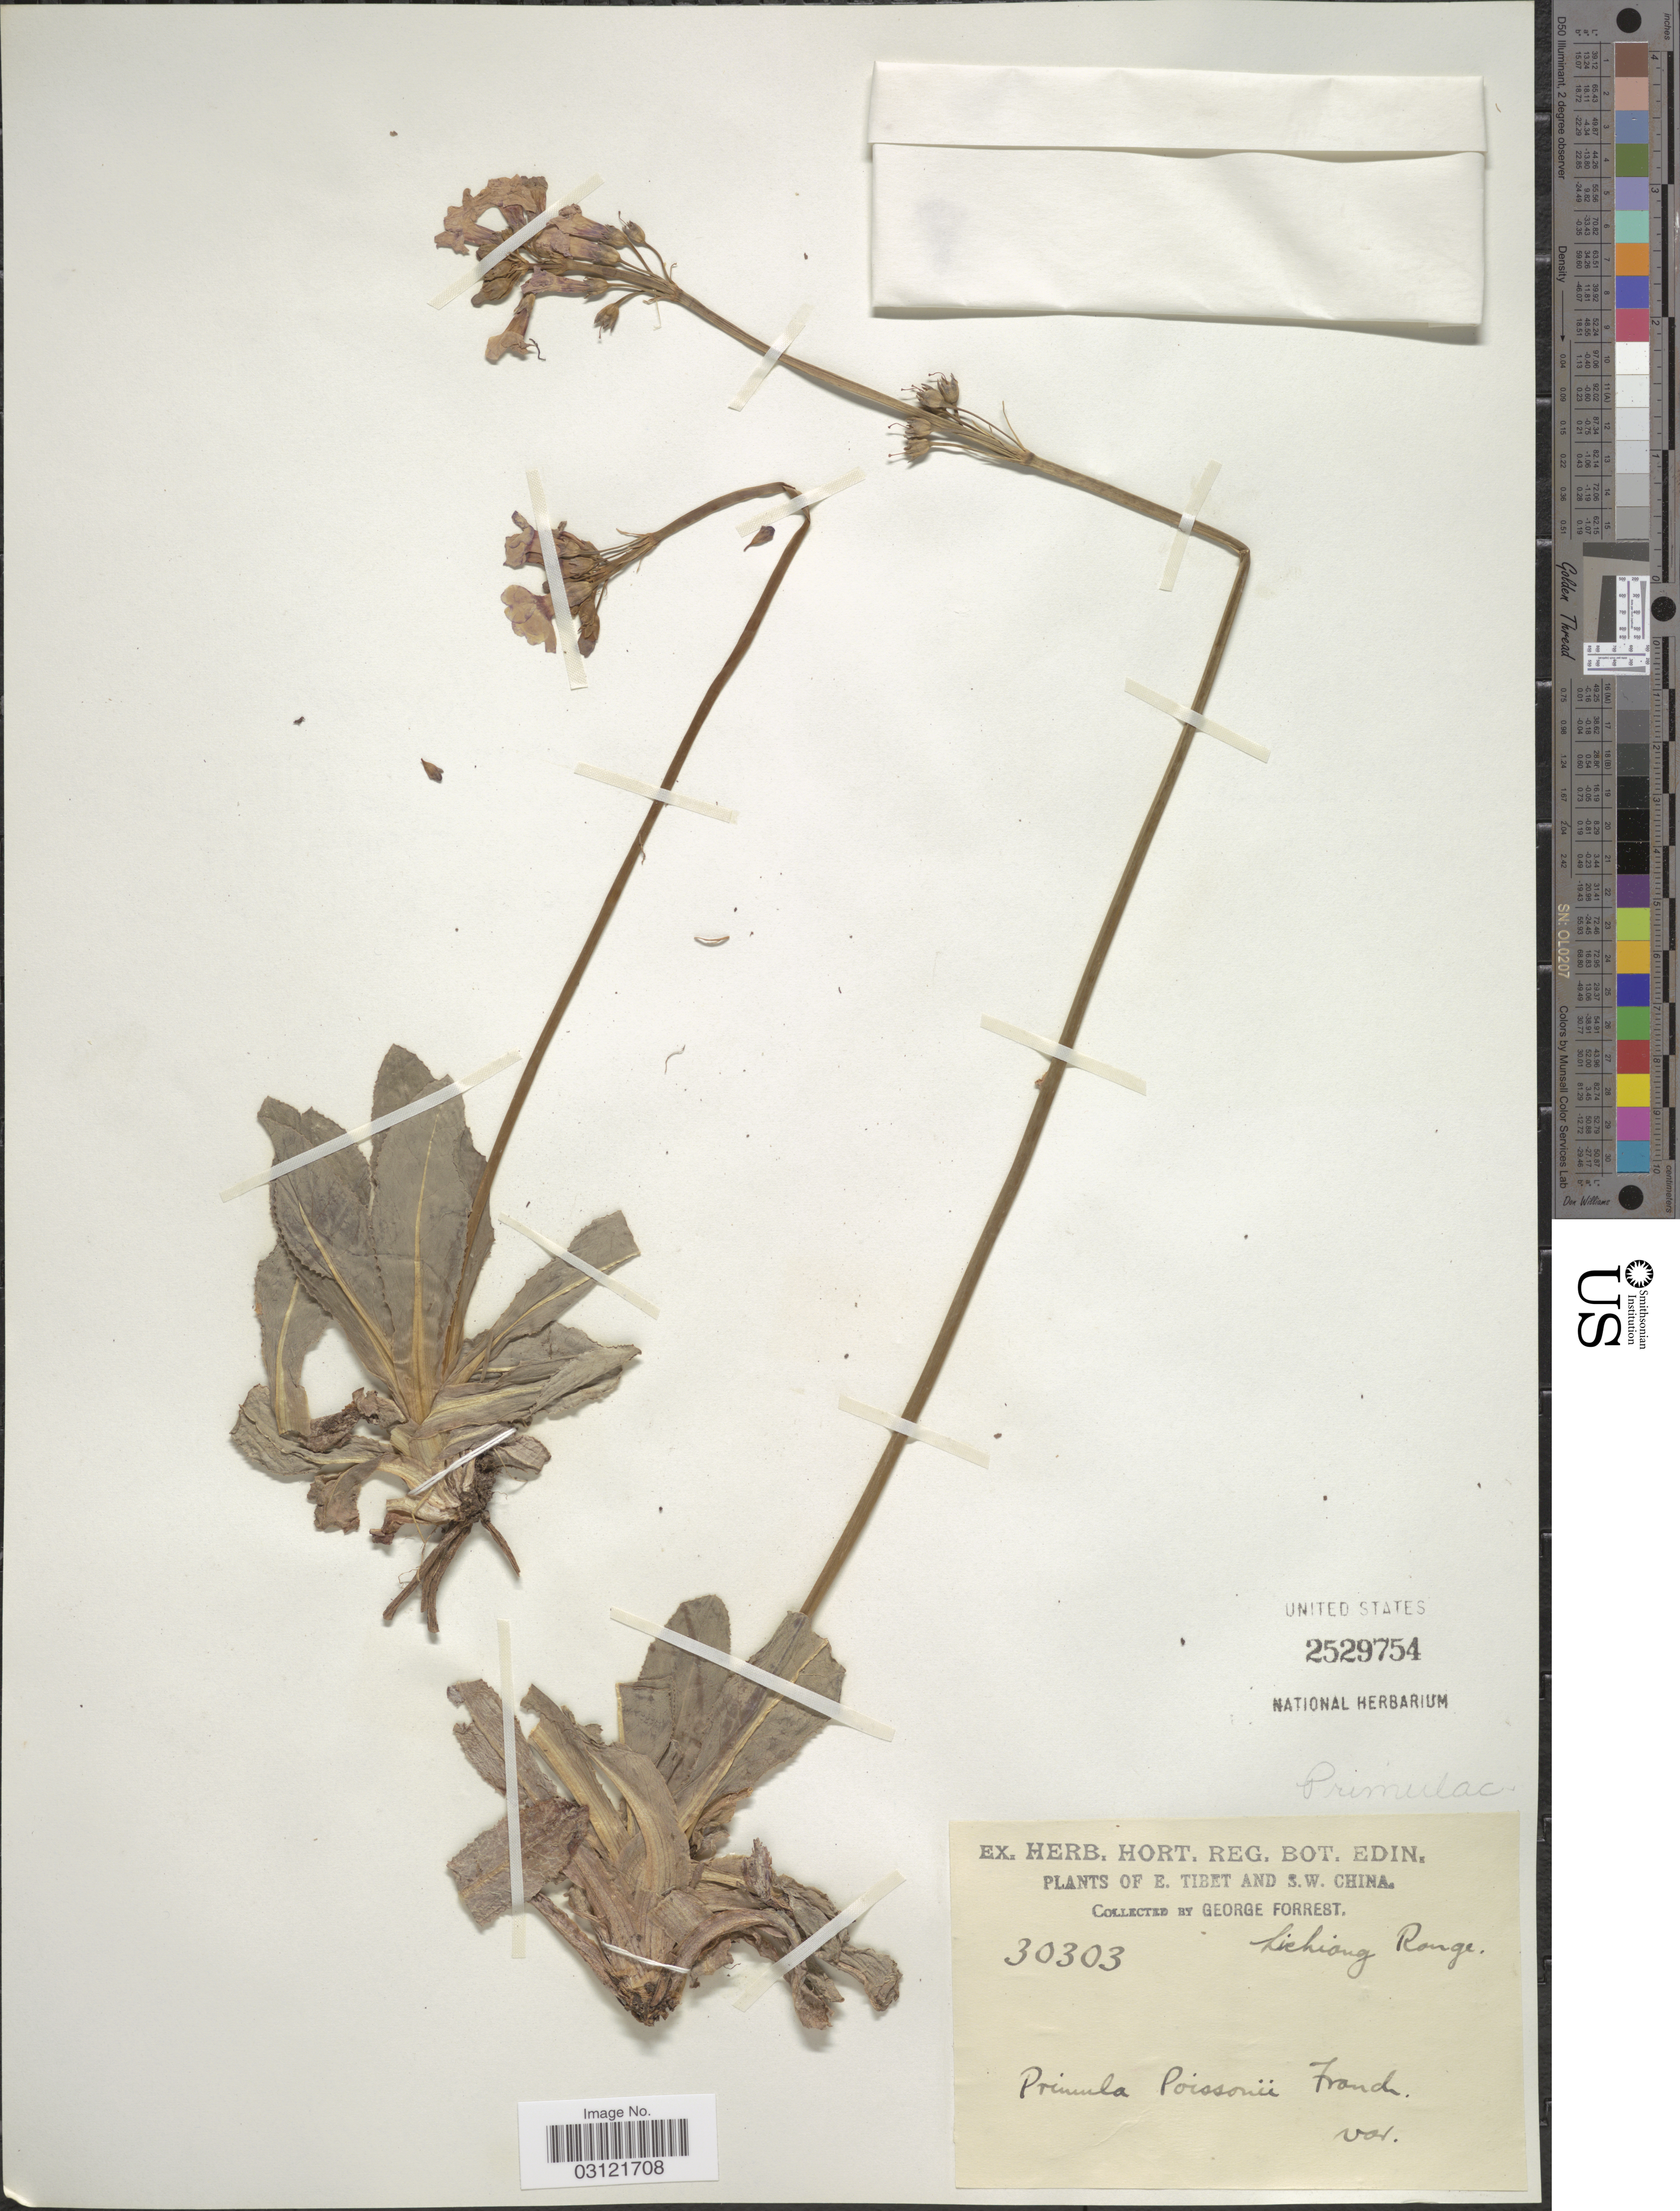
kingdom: Plantae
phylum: Tracheophyta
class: Magnoliopsida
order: Ericales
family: Primulaceae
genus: Primula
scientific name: Primula poissonii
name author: Franch.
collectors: G. Forrest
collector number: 30303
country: China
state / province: Xizang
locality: E. Tibet and S.W. China, Lichiang Range.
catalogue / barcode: US 2529754